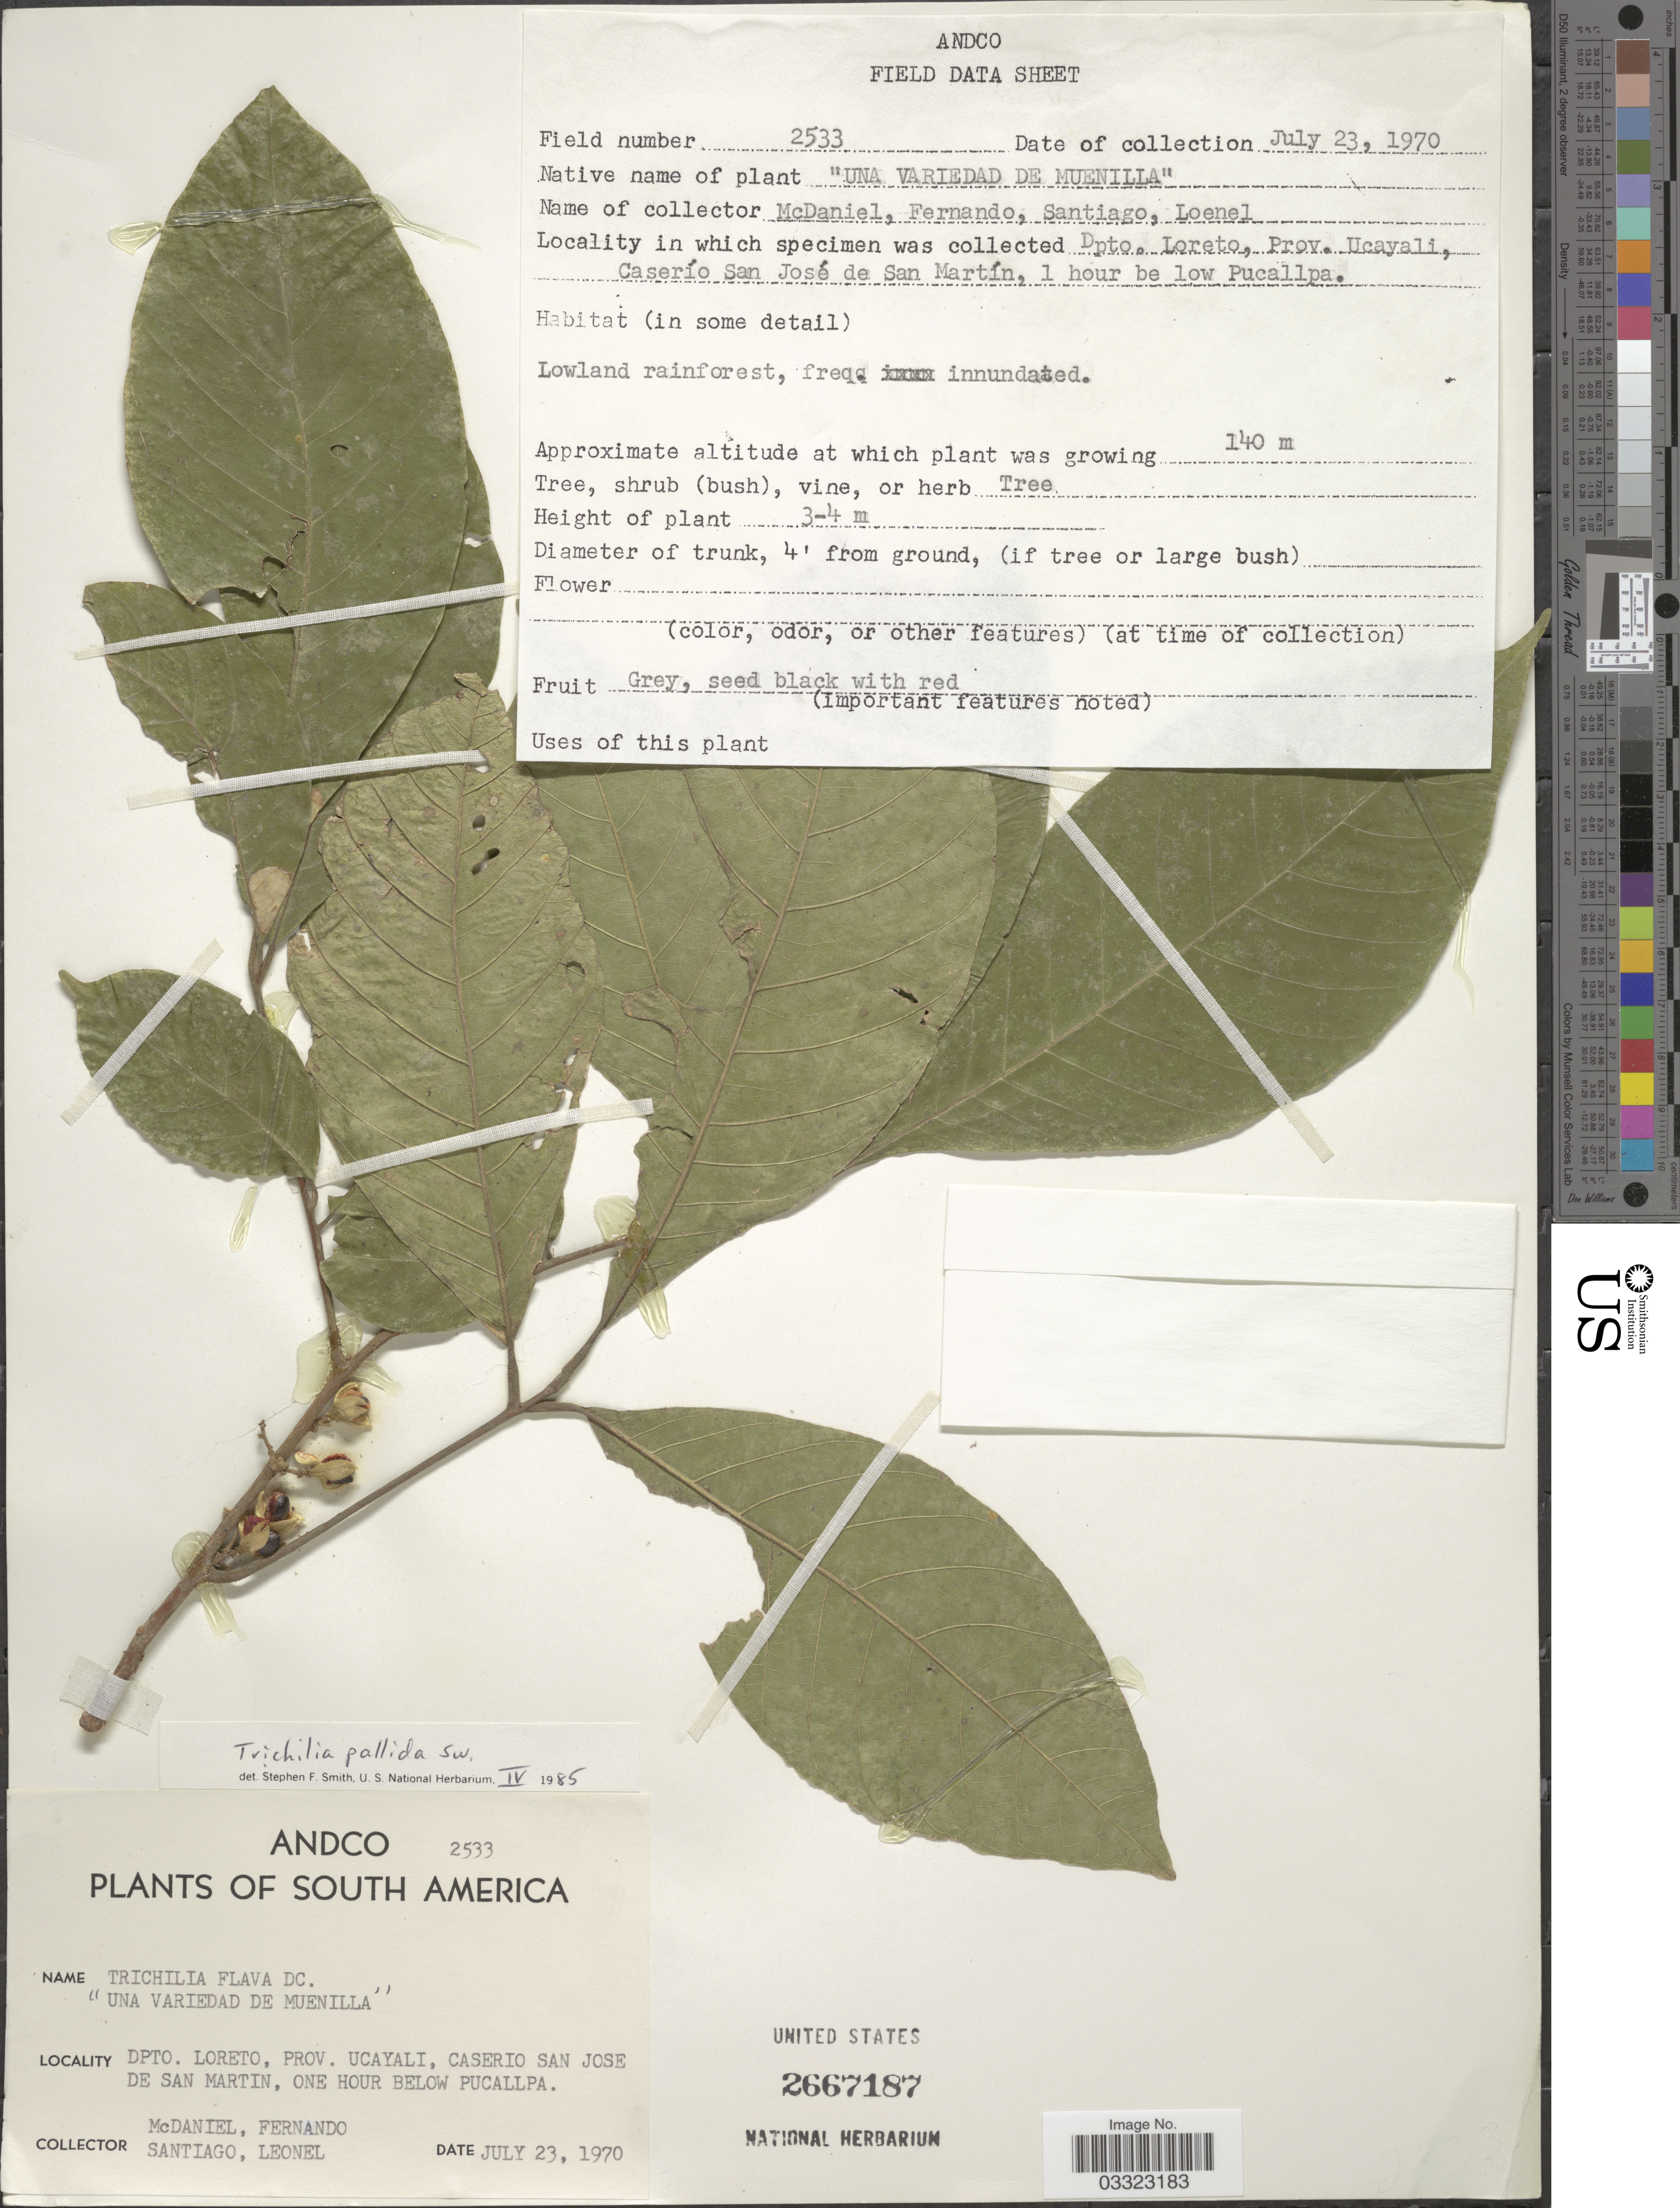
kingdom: Plantae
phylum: Tracheophyta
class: Magnoliopsida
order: Sapindales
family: Meliaceae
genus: Trichilia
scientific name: Trichilia pallida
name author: Sw.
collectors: -- McDaniel, -- Fernando, -. Santiago & -- Leonel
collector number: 2533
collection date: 1970-07-23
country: Peru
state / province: Loreto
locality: Dpto. Loreto, Prov. Ucayali, Caserio San José de San Martin, one hour below Pucallpa.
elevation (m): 140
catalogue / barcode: US 2667187